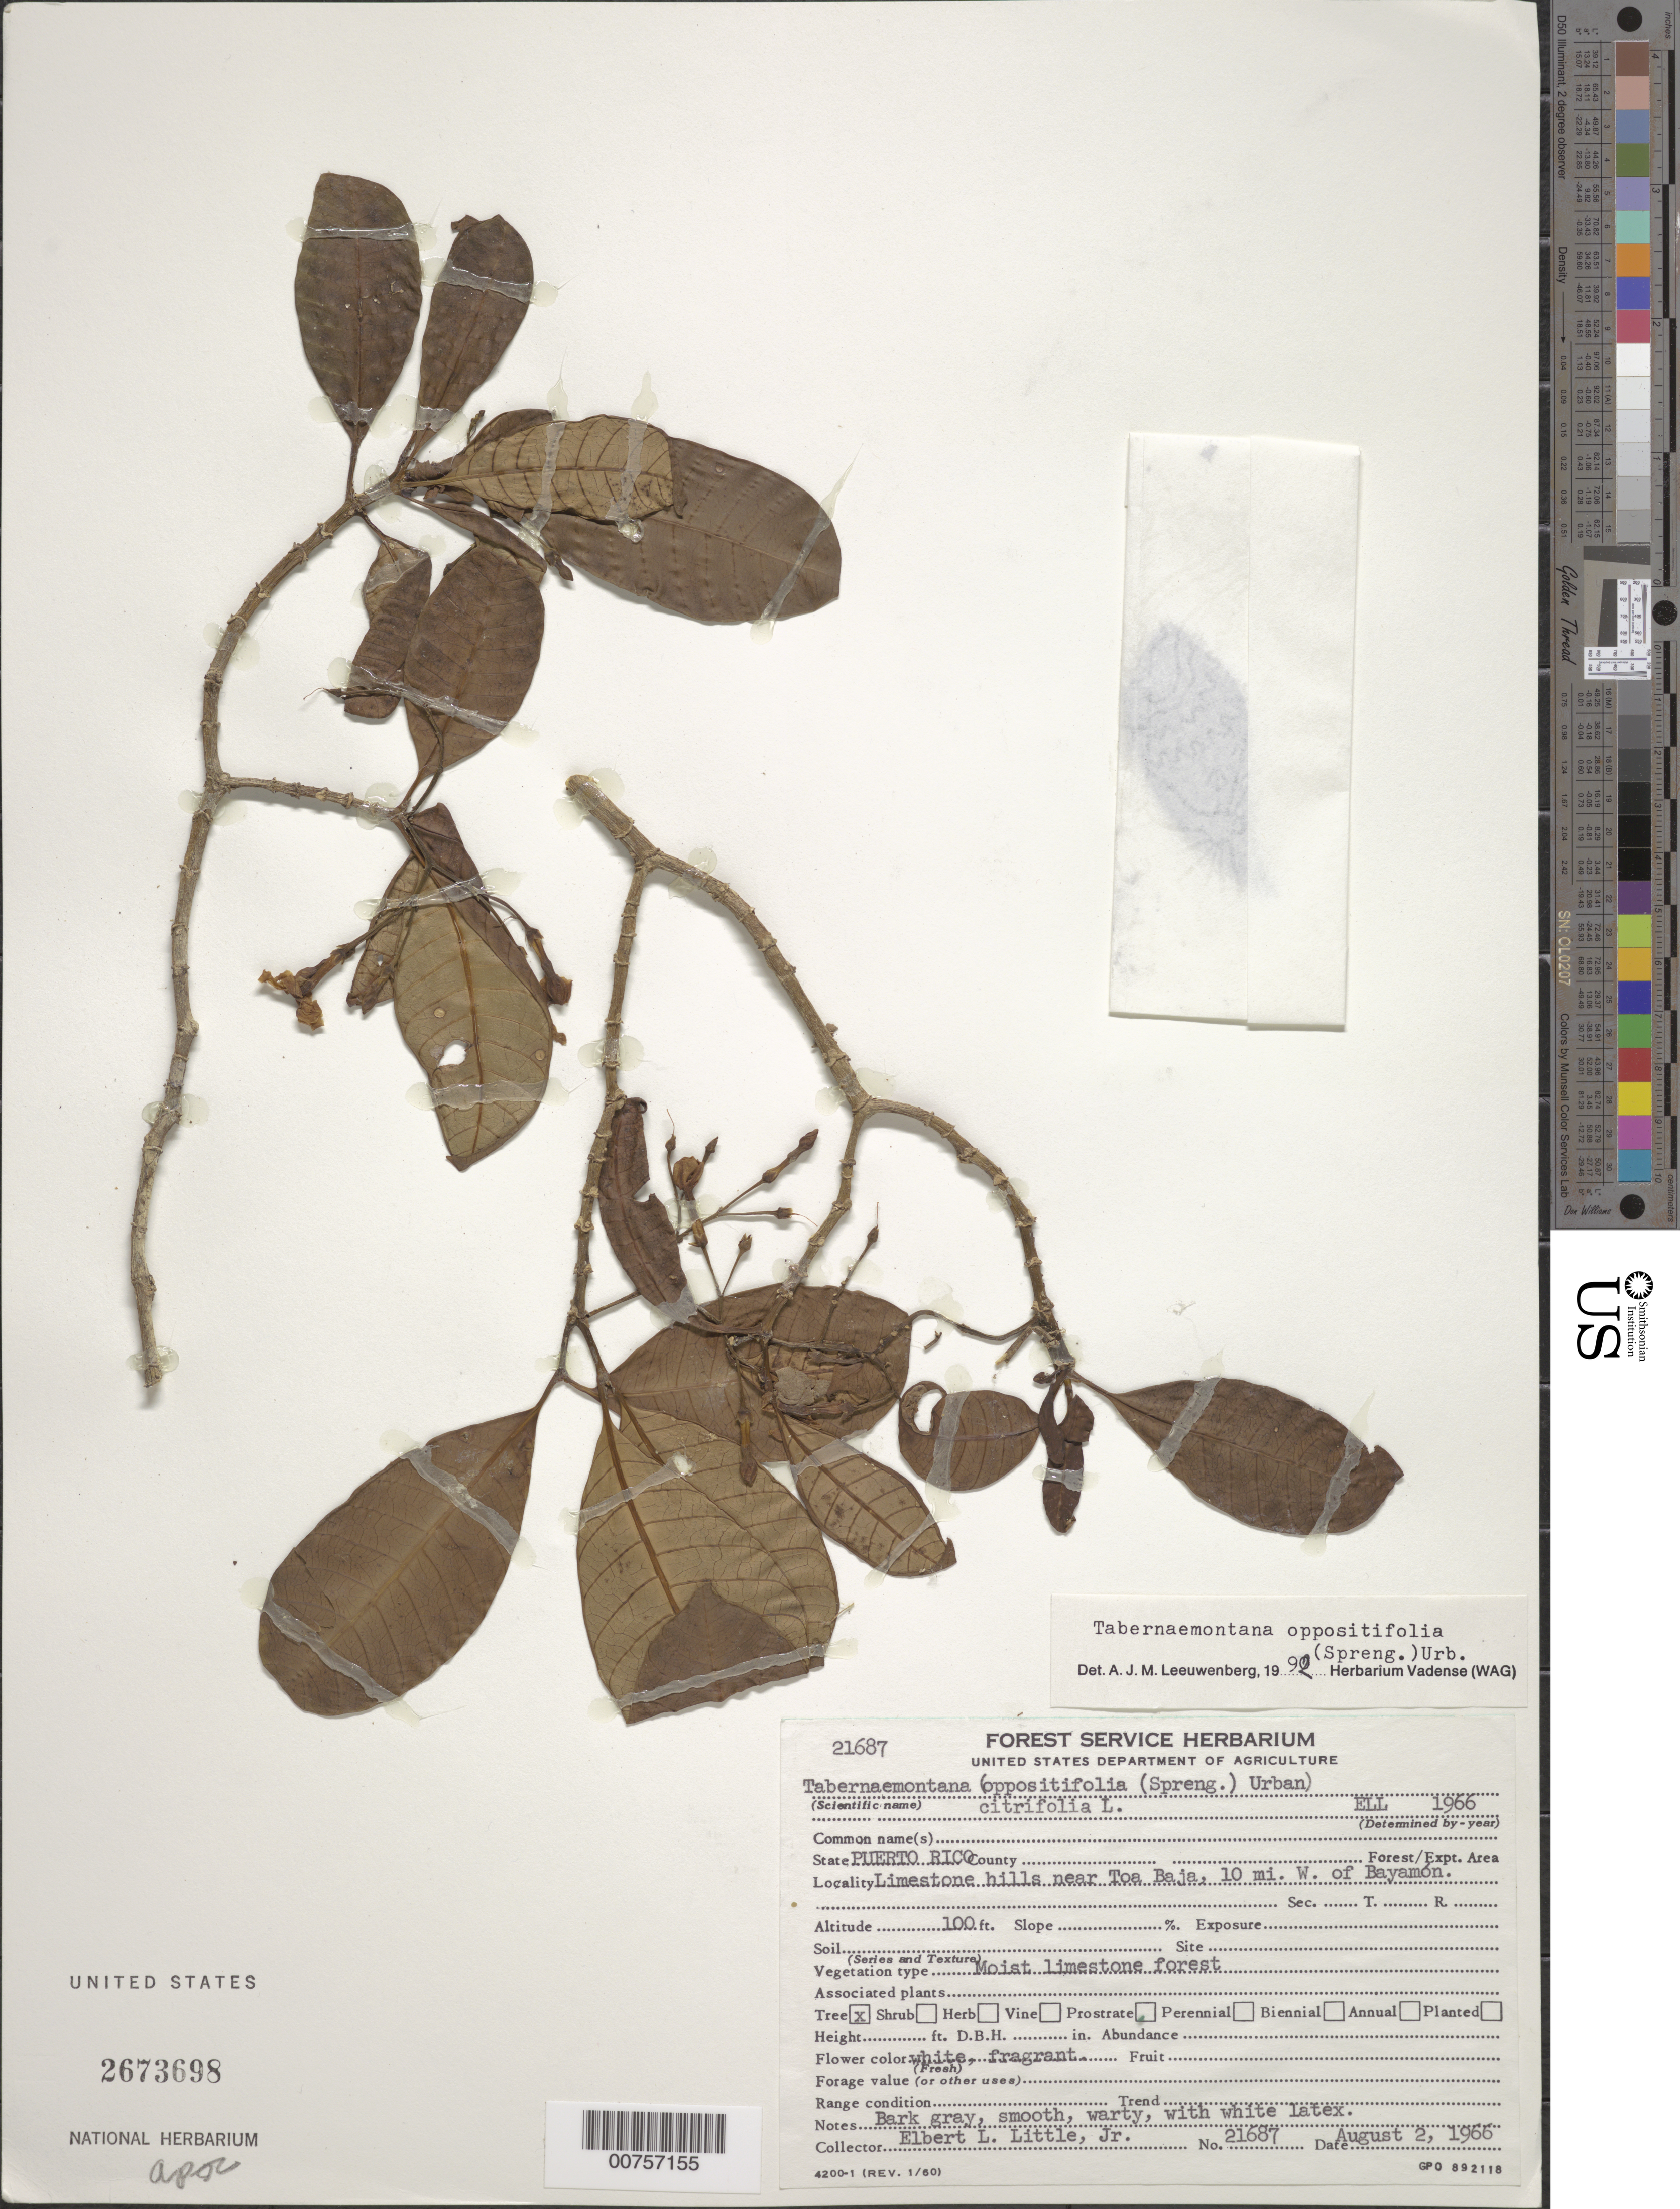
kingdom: Plantae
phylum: Tracheophyta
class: Magnoliopsida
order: Gentianales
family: Apocynaceae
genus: Tabernaemontana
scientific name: Tabernaemontana oppositifolia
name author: (Spreng.) Urb.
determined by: Leeuwenberg, A. J. M.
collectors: E. L. Little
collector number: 21687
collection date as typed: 02 Aug 1966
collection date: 1966-08-02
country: Puerto Rico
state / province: Bayamón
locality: Limestone hills near Toa Baja, 10 mi W of Bayamón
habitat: Moist limestone forest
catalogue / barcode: US 2673698